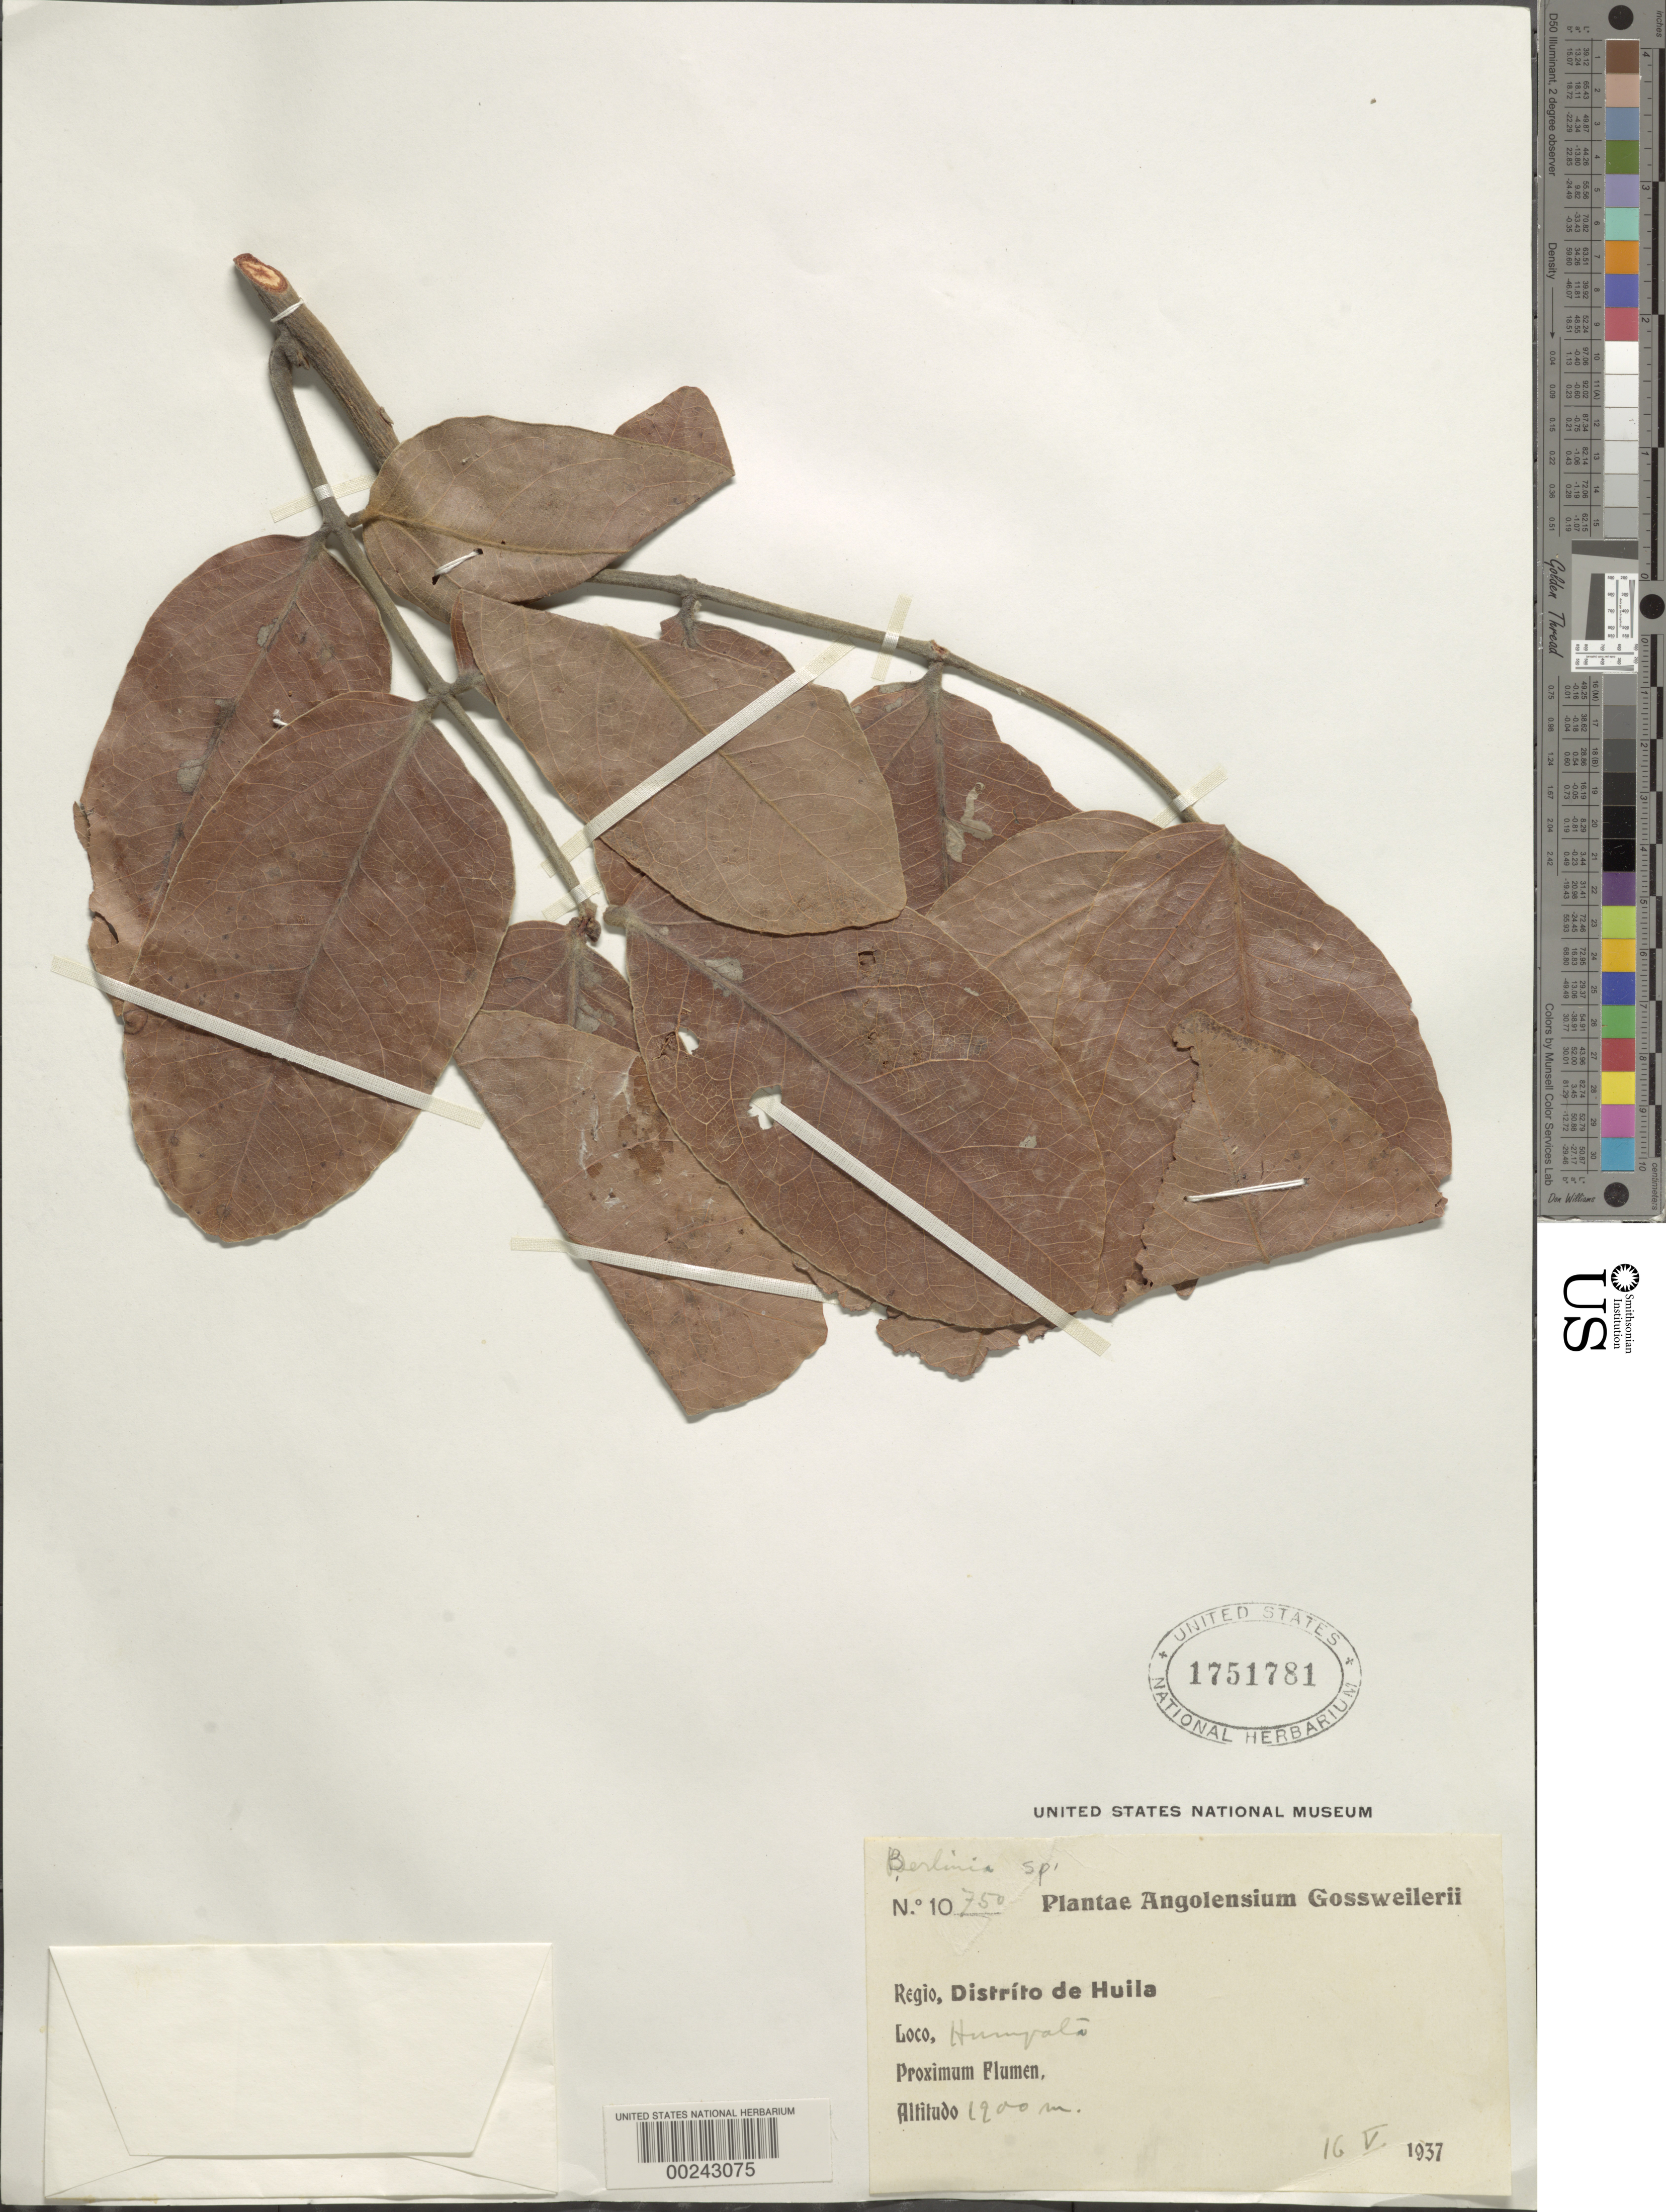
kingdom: Plantae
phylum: Tracheophyta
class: Magnoliopsida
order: Fabales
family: Fabaceae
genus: Berlinia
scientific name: Berlinia sp.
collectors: J. Gossweiler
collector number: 10750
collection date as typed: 16 May 1937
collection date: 1937-05-16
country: Angola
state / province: Huíla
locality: Humpala; Huila Dist.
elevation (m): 1200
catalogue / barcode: US 1751781